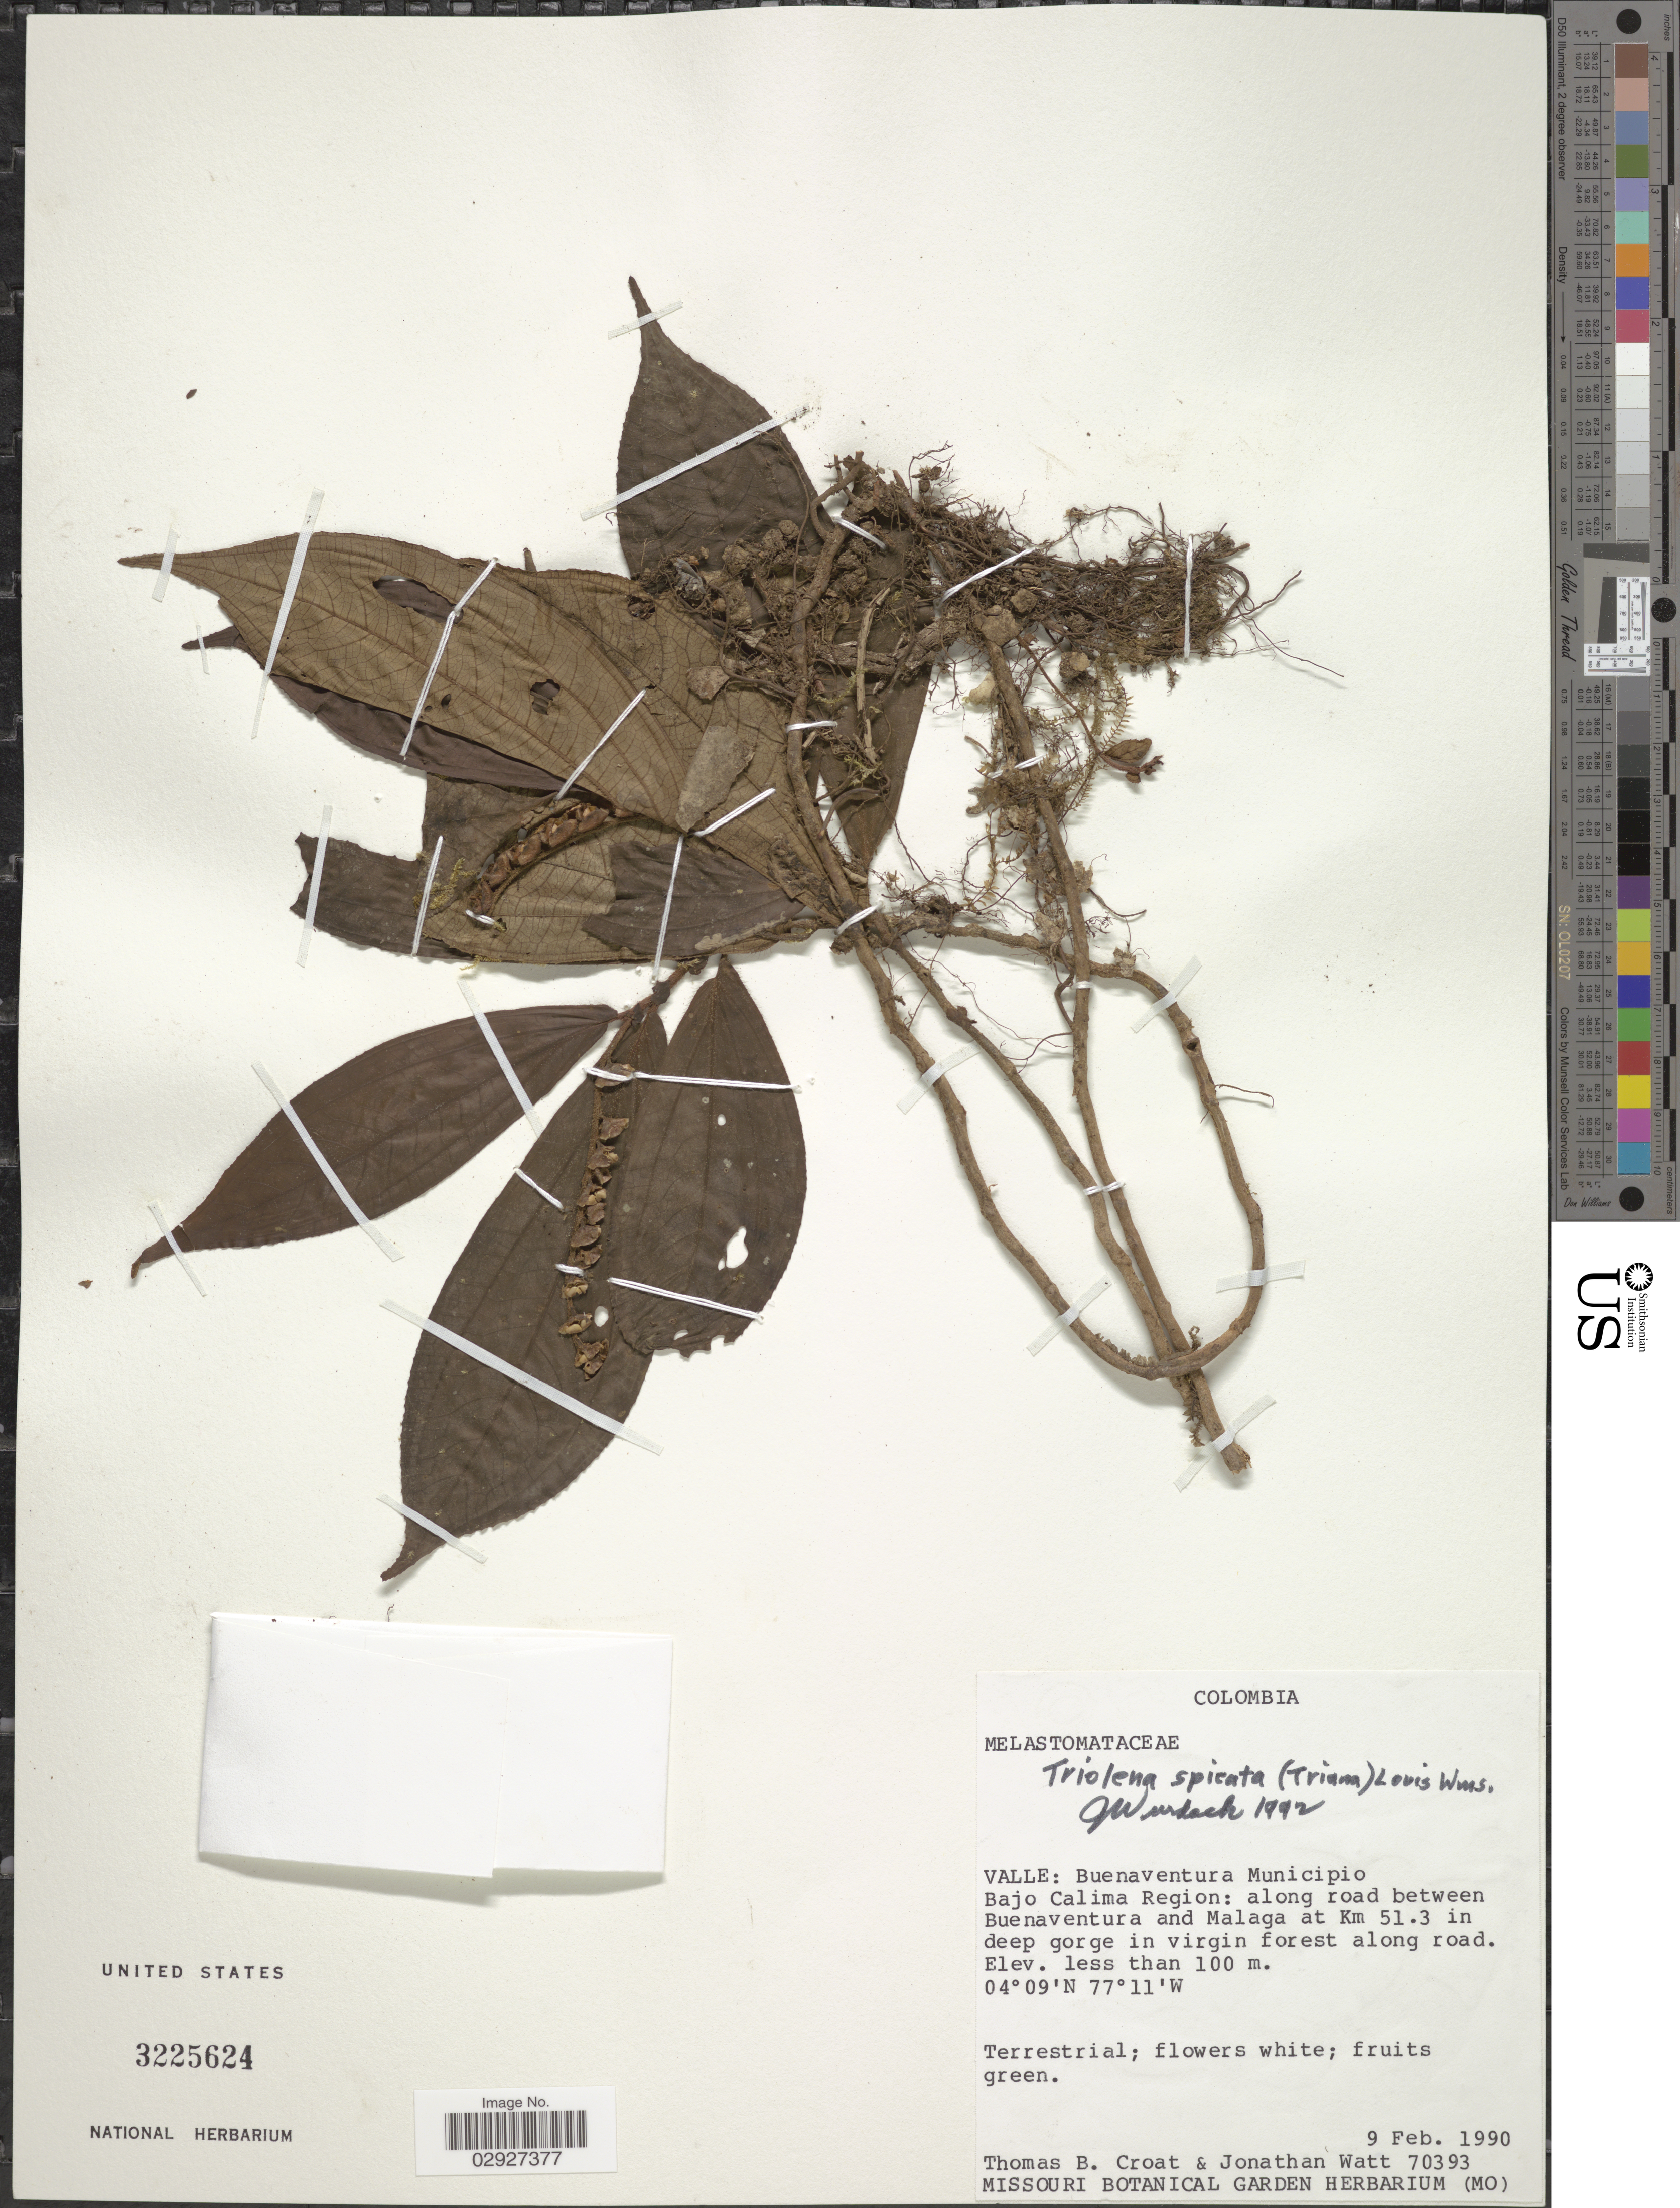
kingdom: Plantae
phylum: Tracheophyta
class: Magnoliopsida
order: Myrtales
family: Melastomataceae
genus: Triolena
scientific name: Triolena spicata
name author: (Triana) L.O. Williams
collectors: T. B. Croat & J. Watt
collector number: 70393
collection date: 1990-02-09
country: Colombia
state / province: Valle del Cauca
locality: Valle: Buenaventura Municipio, Bajo Calima Region: along road between Buenaventura and Malaga at Km 51.3 in deep gorge in virgin forest along road.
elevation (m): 100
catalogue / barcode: US 3225624